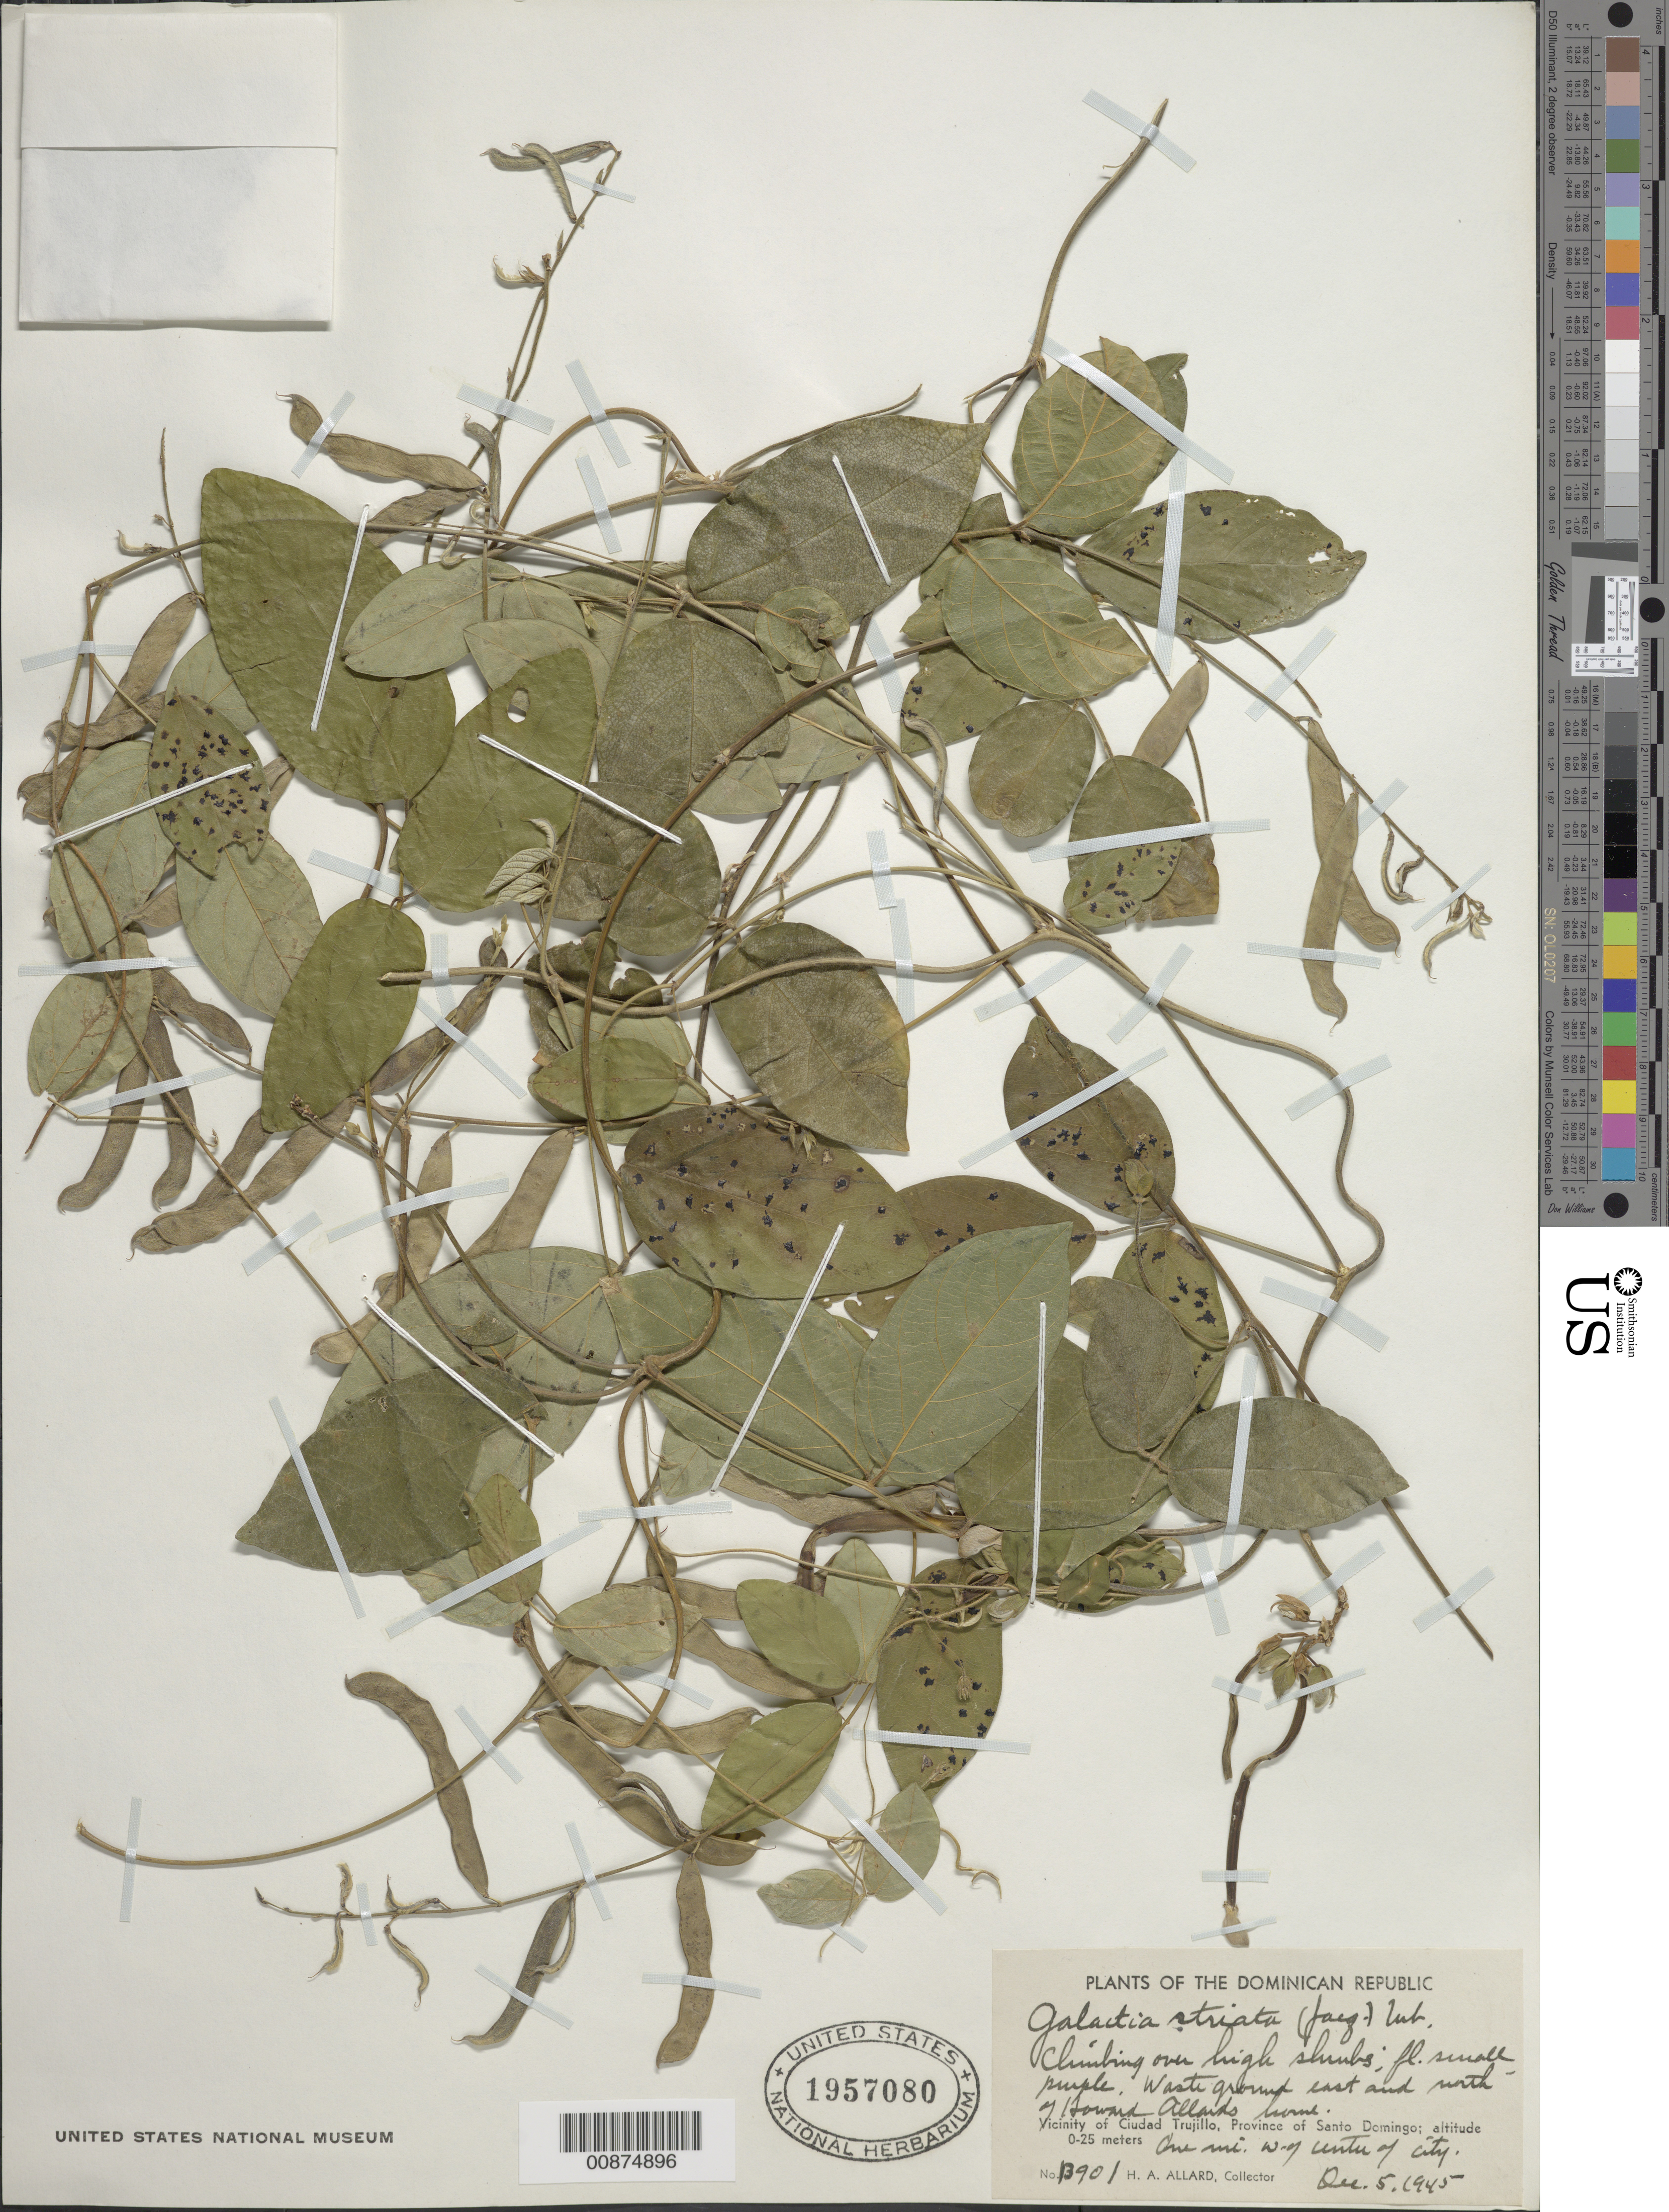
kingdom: Plantae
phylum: Tracheophyta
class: Magnoliopsida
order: Fabales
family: Fabaceae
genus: Galactia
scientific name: Galactia striata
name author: (Jacq.) Urb.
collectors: H. A. Allard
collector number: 13901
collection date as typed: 05 Dec 1945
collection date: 1945-12-05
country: Dominican Republic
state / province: Distrito Nacional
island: Hispaniola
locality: Vicinity of Ciudad Trujillo, Province of Santo Domingo (obsolete). Waste ground east and north of Howard Allard's home. One mi. W of center of city.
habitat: Climbing over high shrubs. Waste ground.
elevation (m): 0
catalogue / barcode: US 1957080